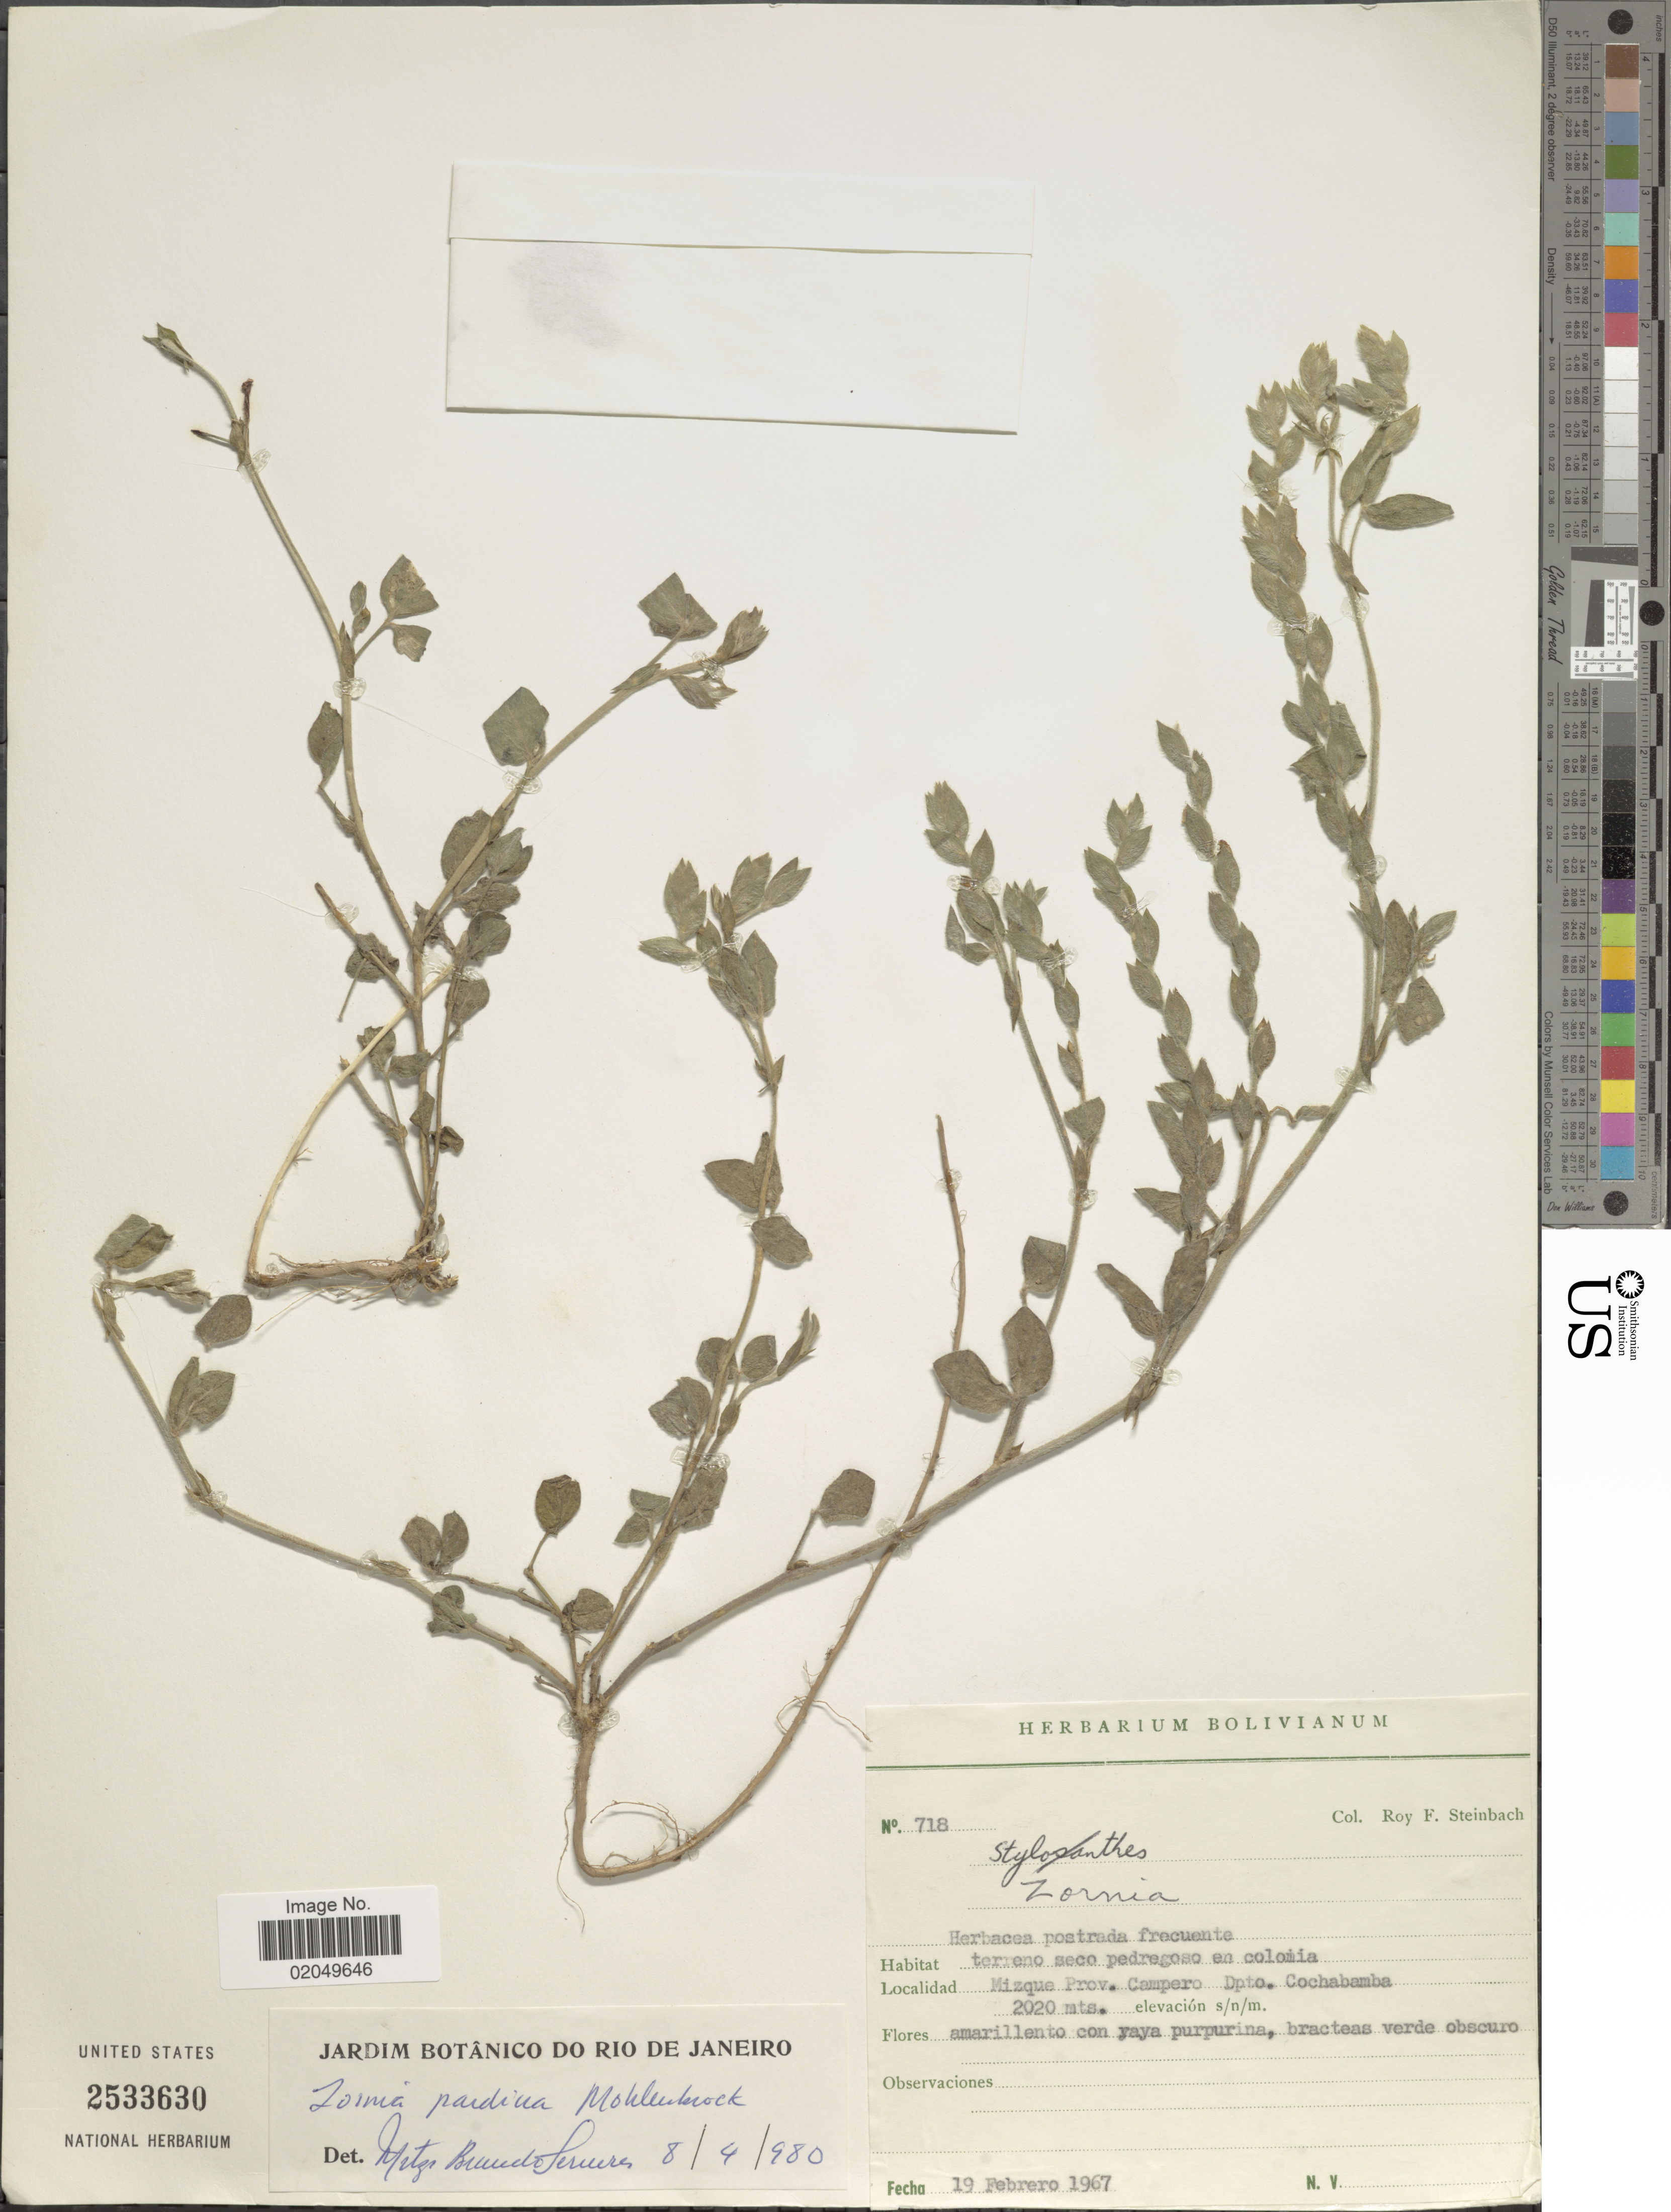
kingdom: Plantae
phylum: Tracheophyta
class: Magnoliopsida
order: Fabales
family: Fabaceae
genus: Zornia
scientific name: Zornia pardina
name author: Mohlenbr.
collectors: R. F. Steinbach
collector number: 718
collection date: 1967-02-19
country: Bolivia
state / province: Cochabamba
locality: Mizque Prov. Campero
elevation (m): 2020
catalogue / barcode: US 2533630